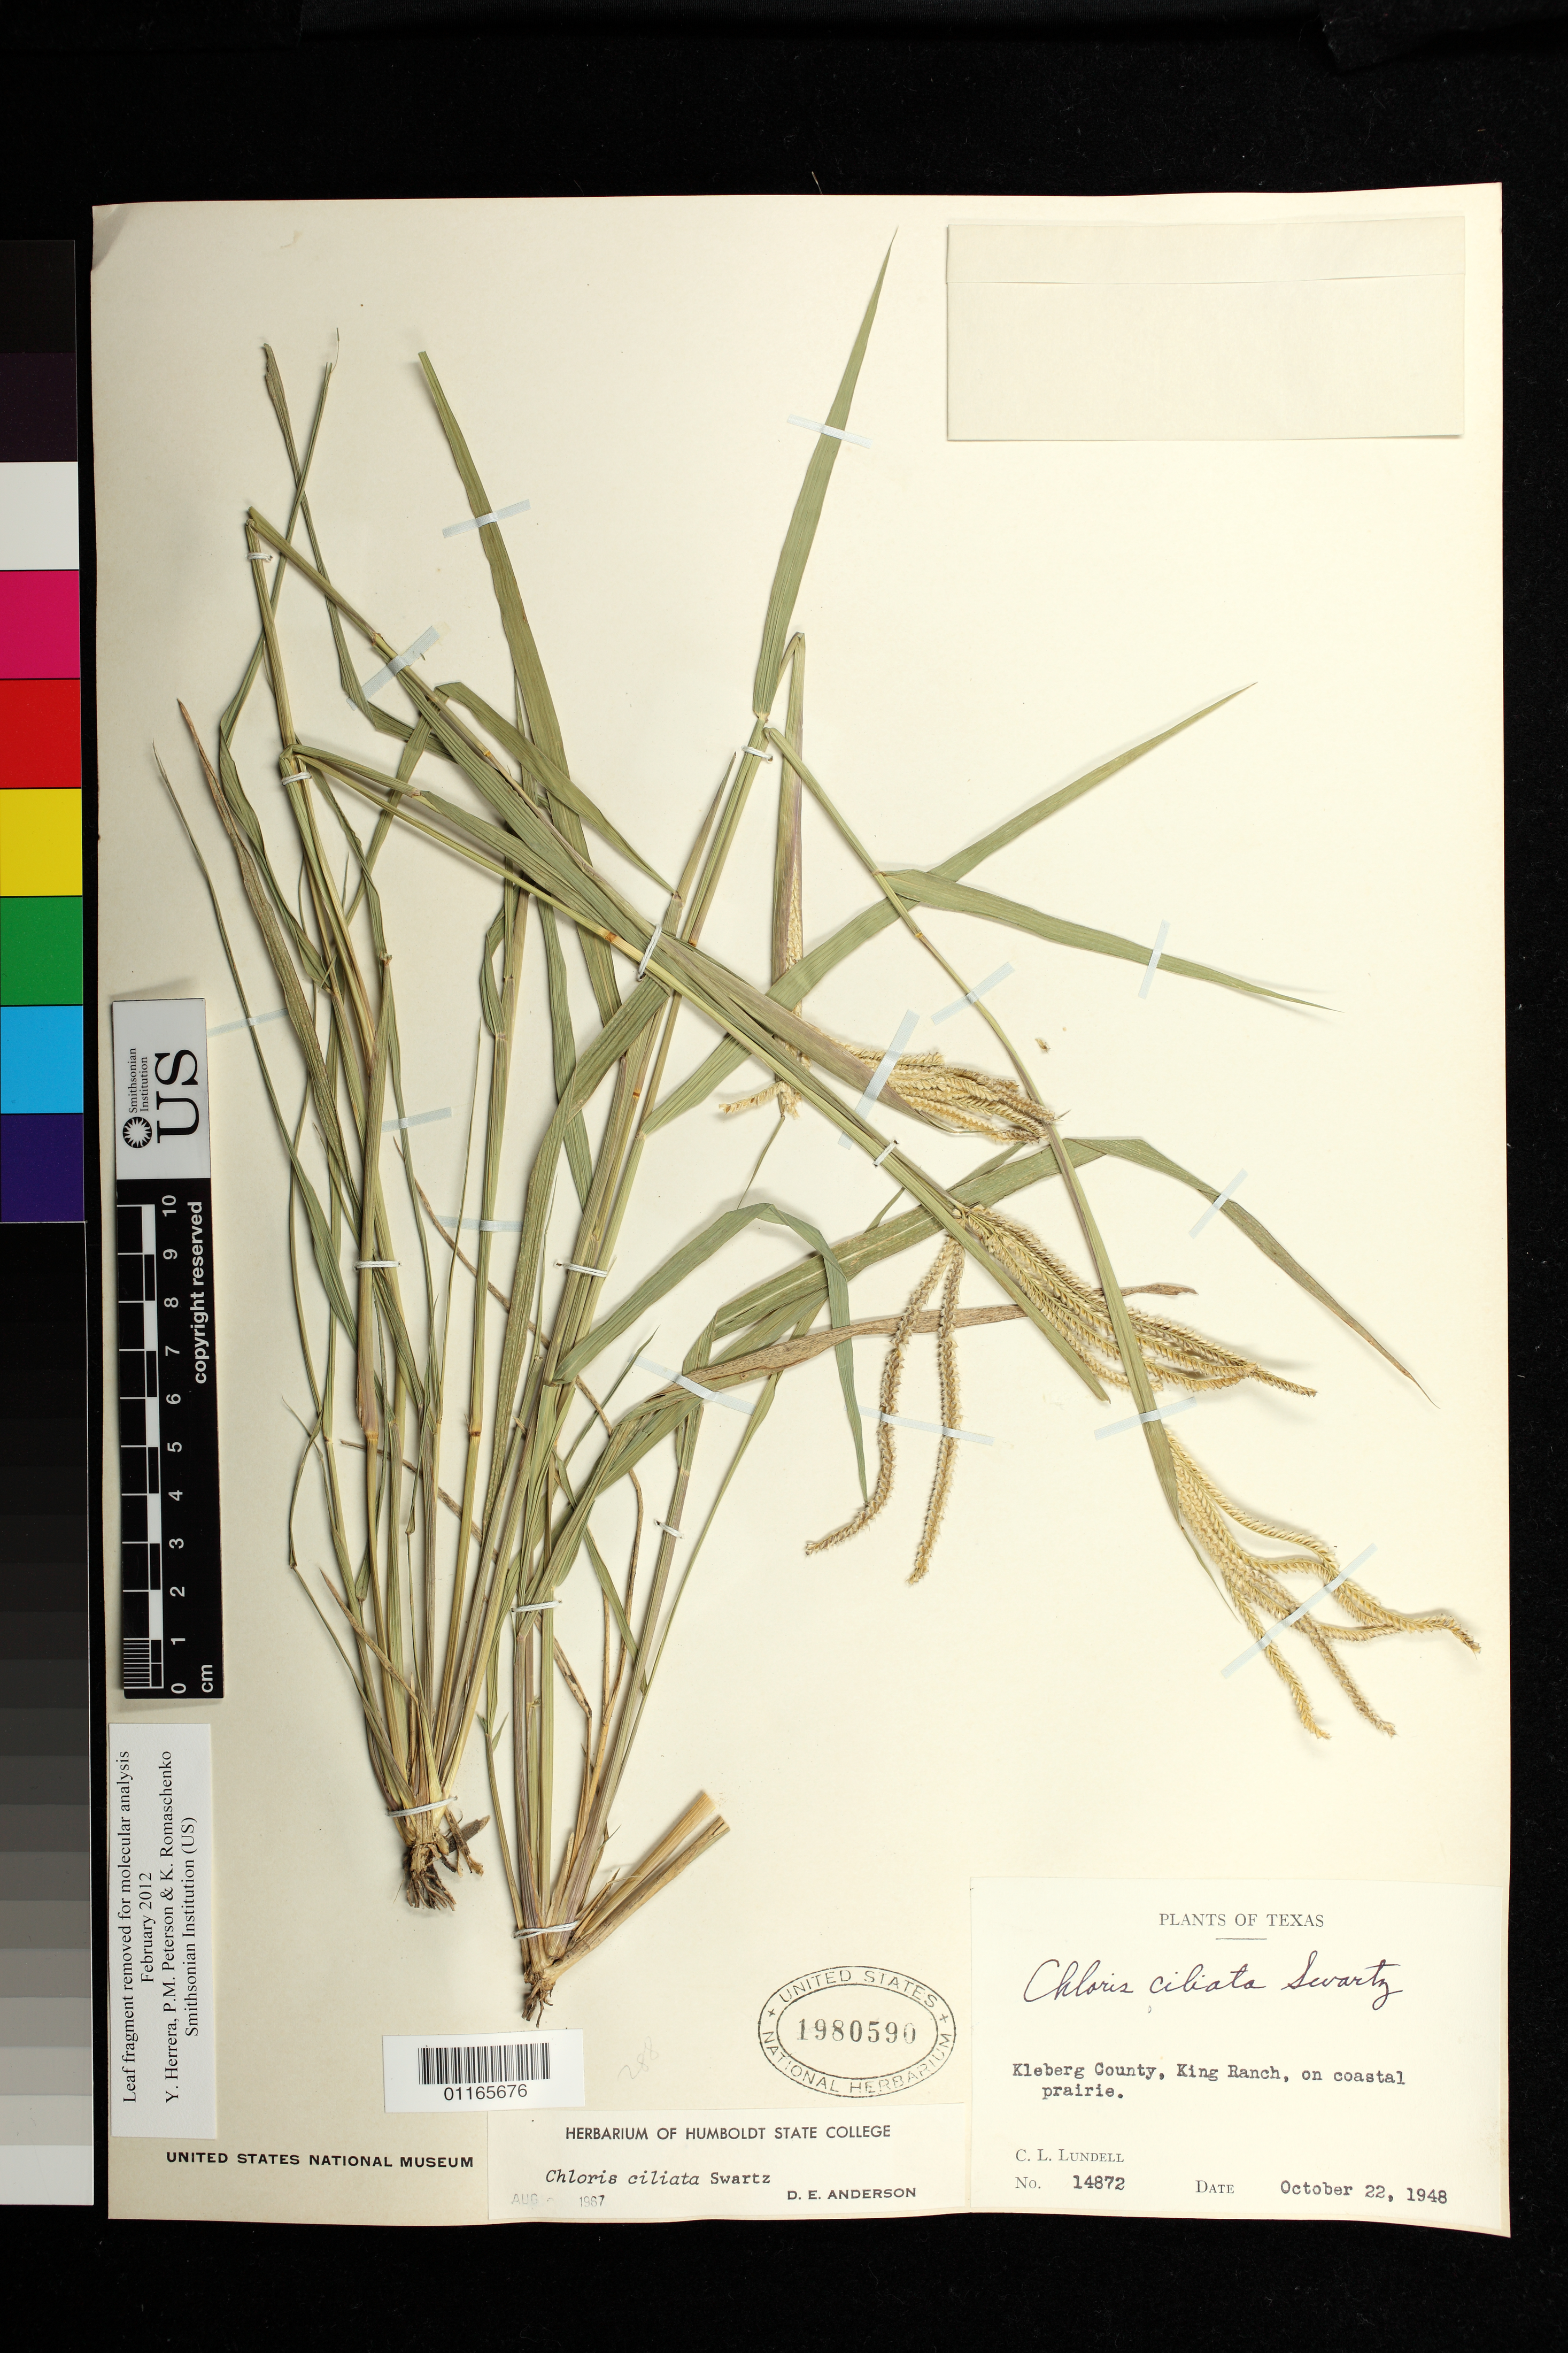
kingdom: Plantae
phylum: Tracheophyta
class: Liliopsida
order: Poales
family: Poaceae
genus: Chloris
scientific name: Chloris ciliata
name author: Sw.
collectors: C. L. Lundell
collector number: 14872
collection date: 1948-10-22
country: United States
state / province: Texas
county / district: Kleberg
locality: King Ranch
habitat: On coastal prairie.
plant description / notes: Leaf fragment removed for molecular analysis February 2012 Y. Herrera, P.M. Peterson & K. Romaschenko Smithsonian Institution (US)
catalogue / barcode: US 1980590